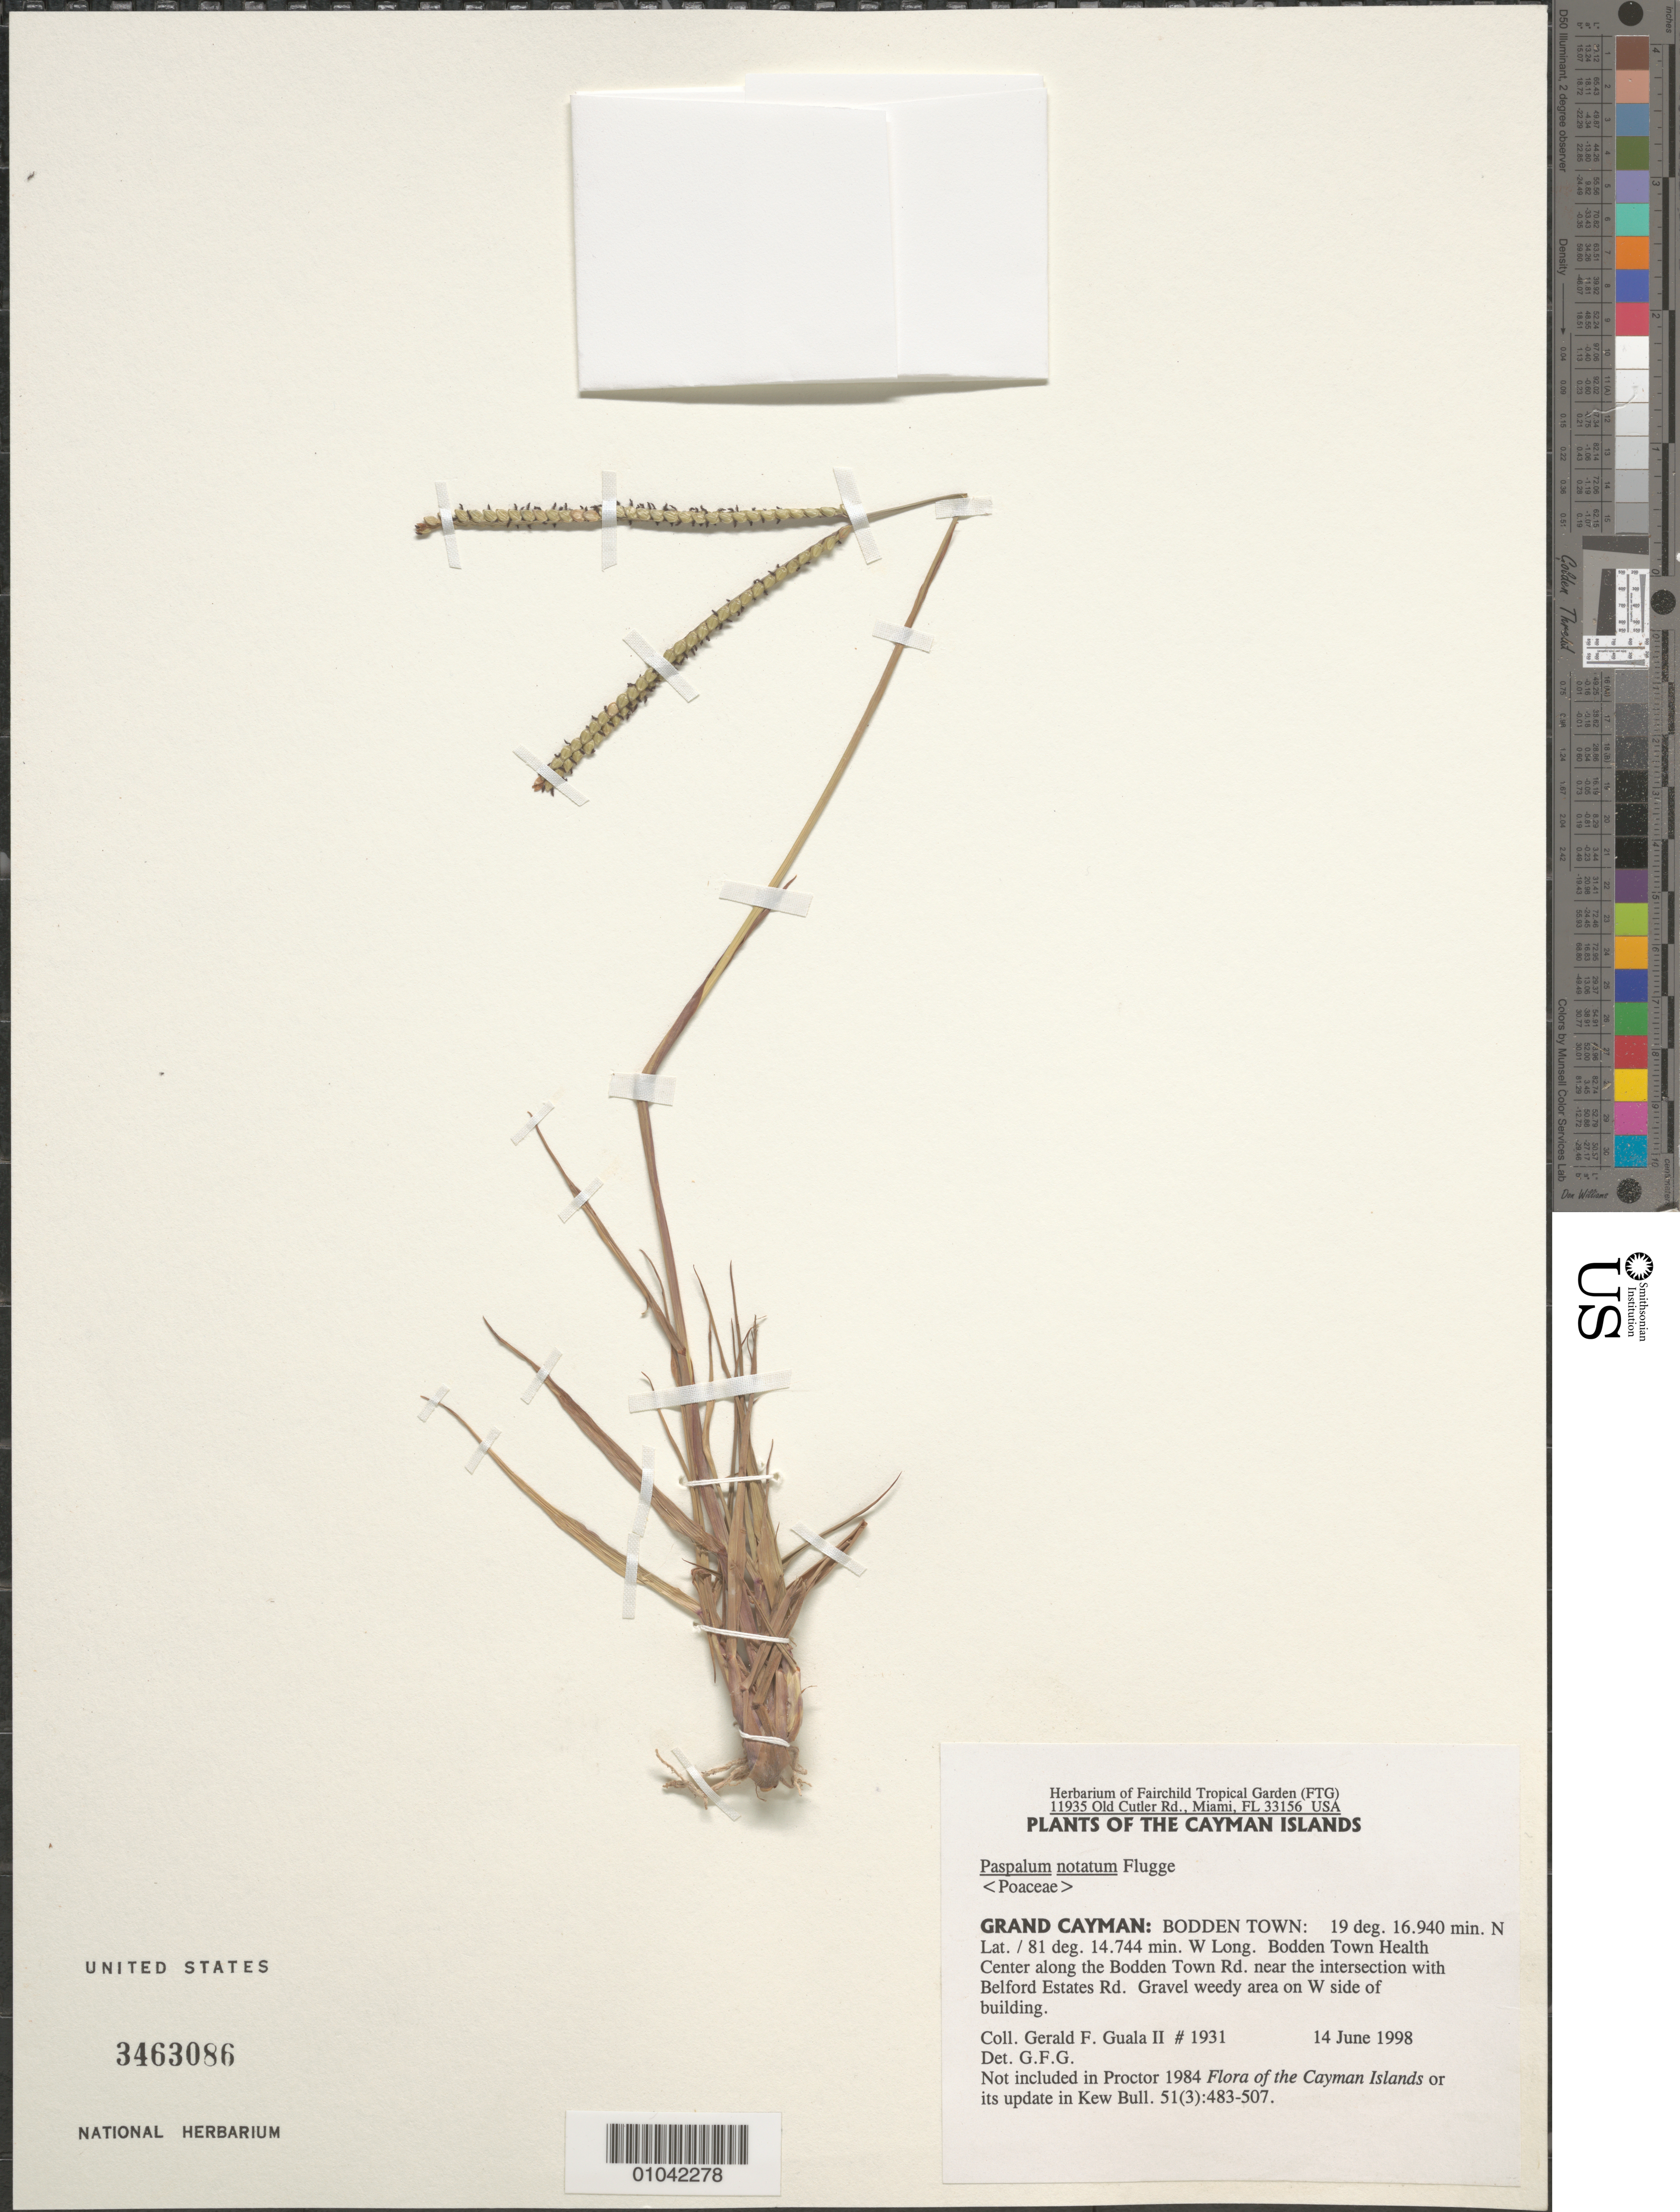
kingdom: Plantae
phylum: Tracheophyta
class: Liliopsida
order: Poales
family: Poaceae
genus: Paspalum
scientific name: Paspalum notatum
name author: Flüggé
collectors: G. Guala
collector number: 1931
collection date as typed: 14 Jun 1998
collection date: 1998-06-14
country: Cayman Islands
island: Grand Cayman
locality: Bodden Town Health Center along the Bodden Town Rd. near the intersection with Belford Estates Rd. on W side of building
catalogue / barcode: US 3463086